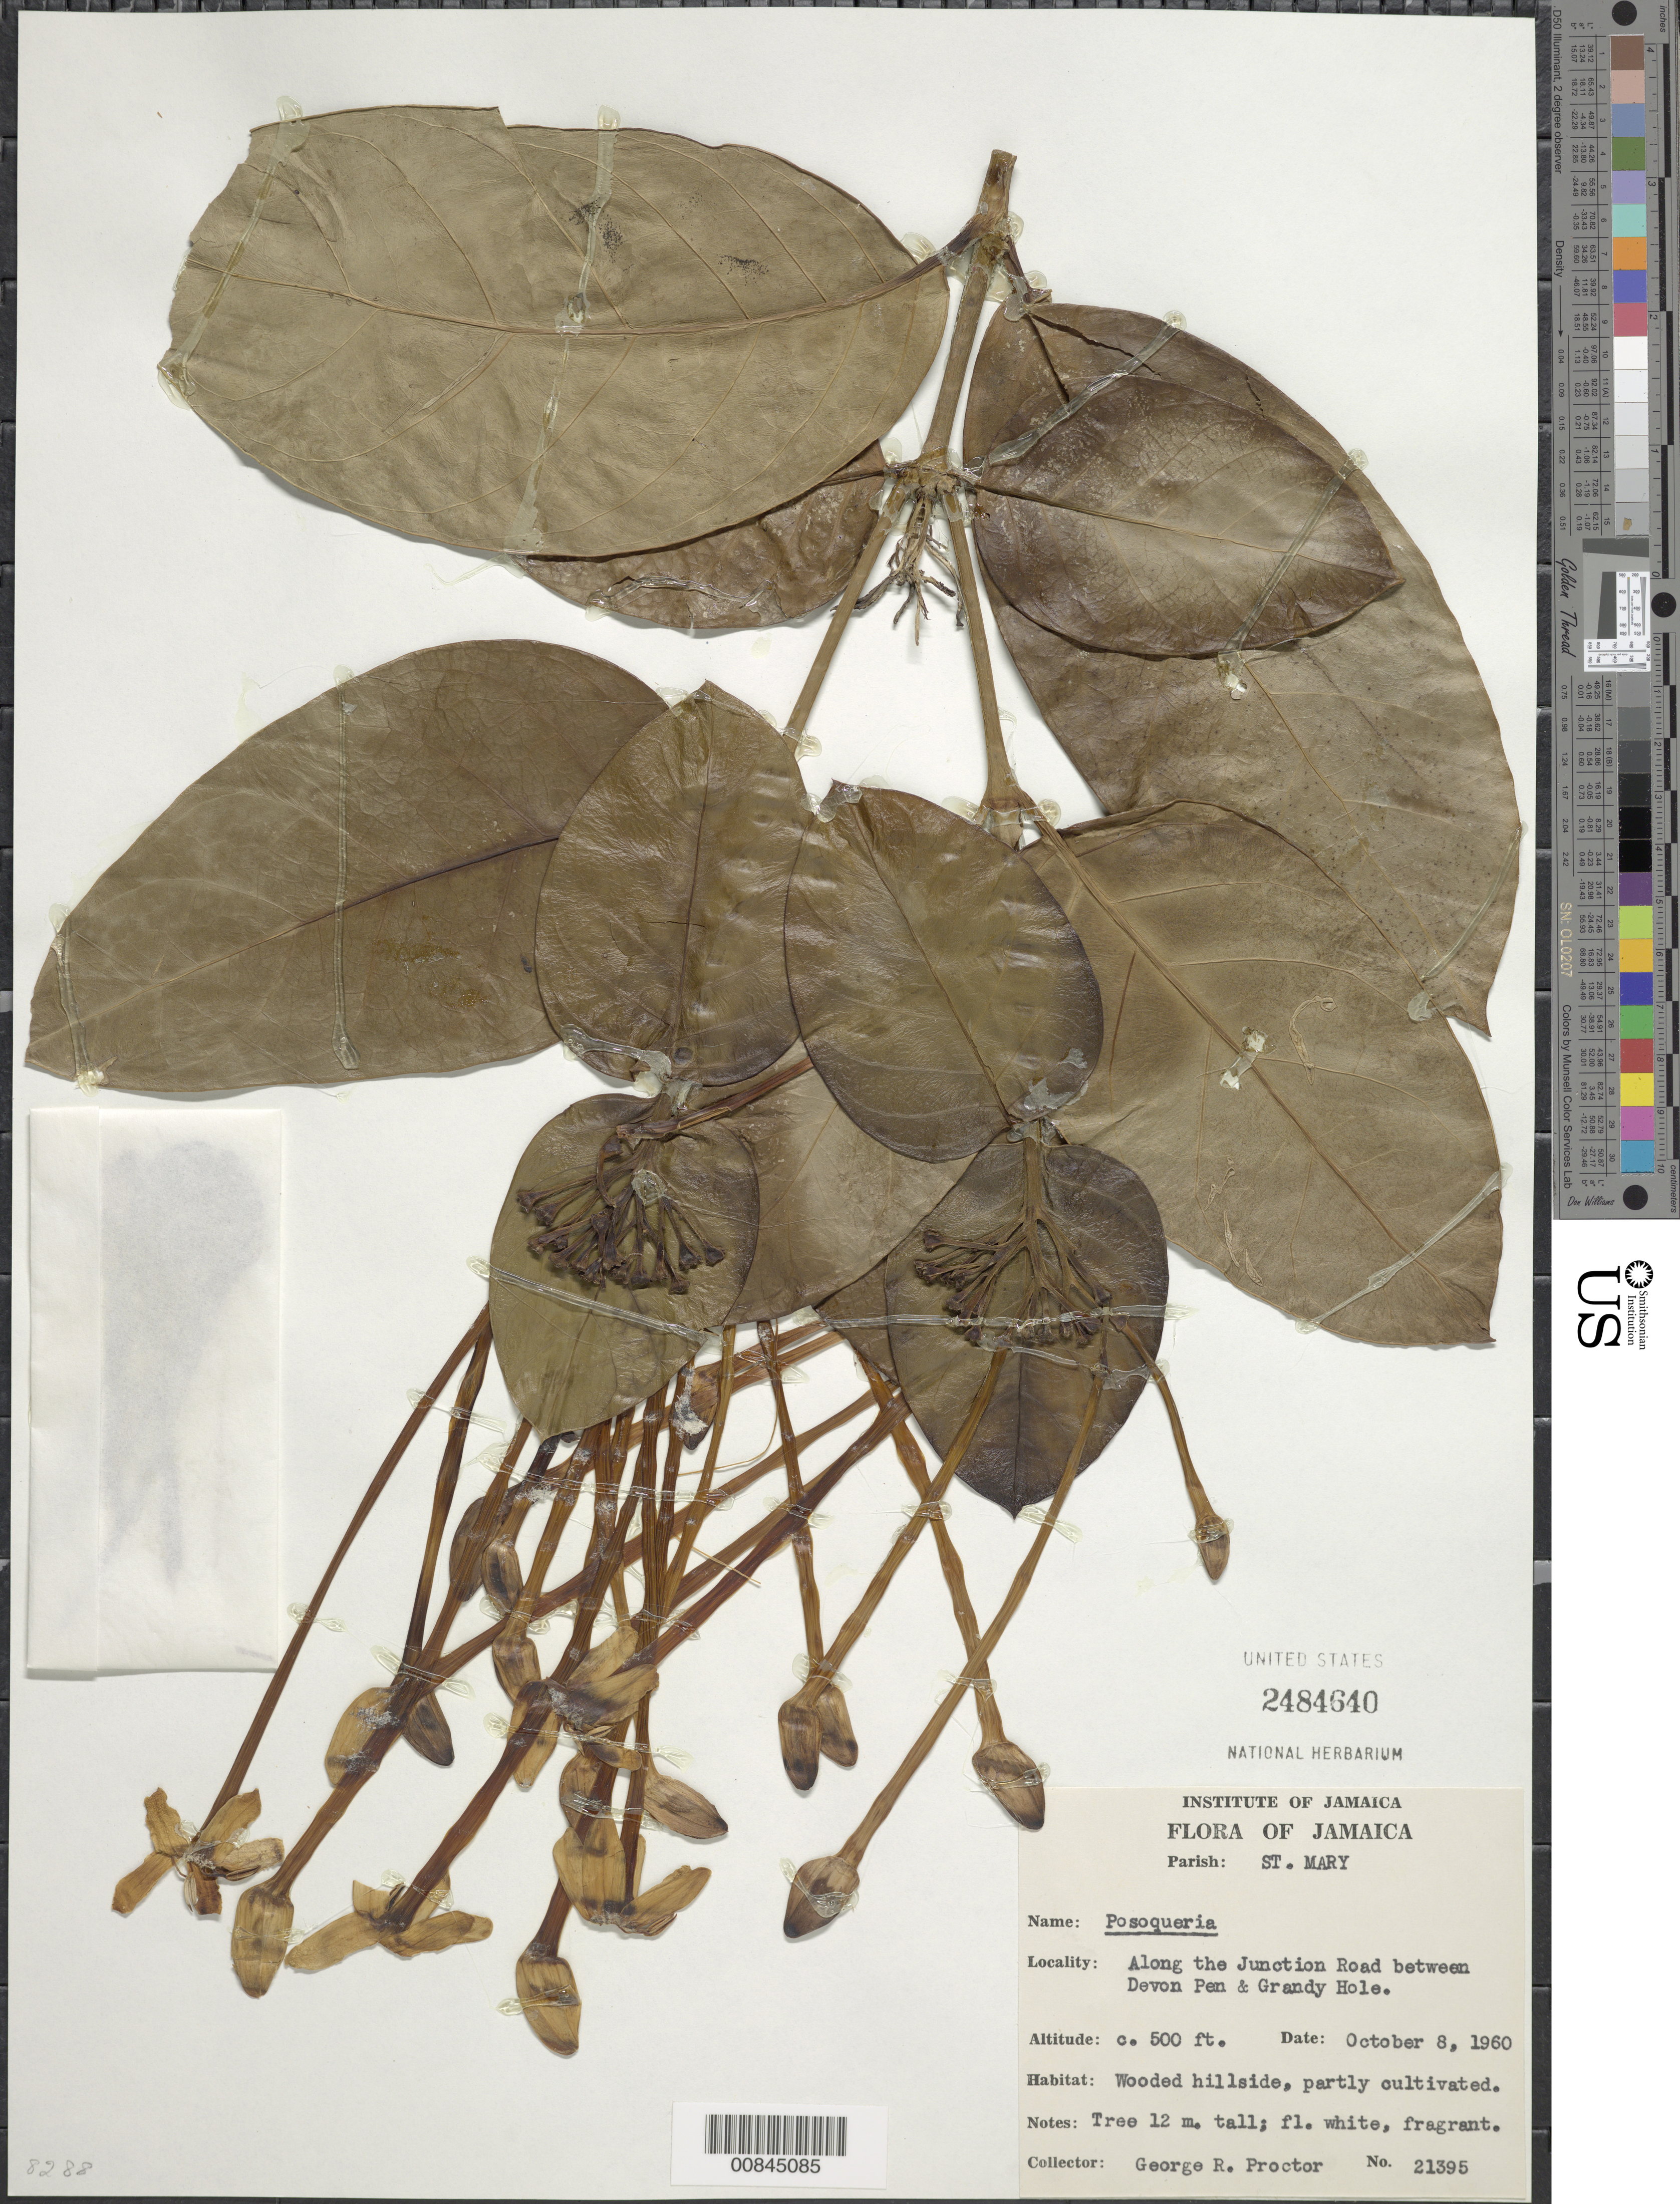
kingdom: Plantae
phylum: Tracheophyta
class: Magnoliopsida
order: Gentianales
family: Rubiaceae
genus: Posoqueria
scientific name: Posoqueria sp.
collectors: G. R. Proctor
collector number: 21395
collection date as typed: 08 Oct 1960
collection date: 1960-10-08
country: Jamaica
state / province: Saint Mary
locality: Along the Junction Road between Devon Pen and Grady Hole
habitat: Wooded hillside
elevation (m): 152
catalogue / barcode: US 2484640